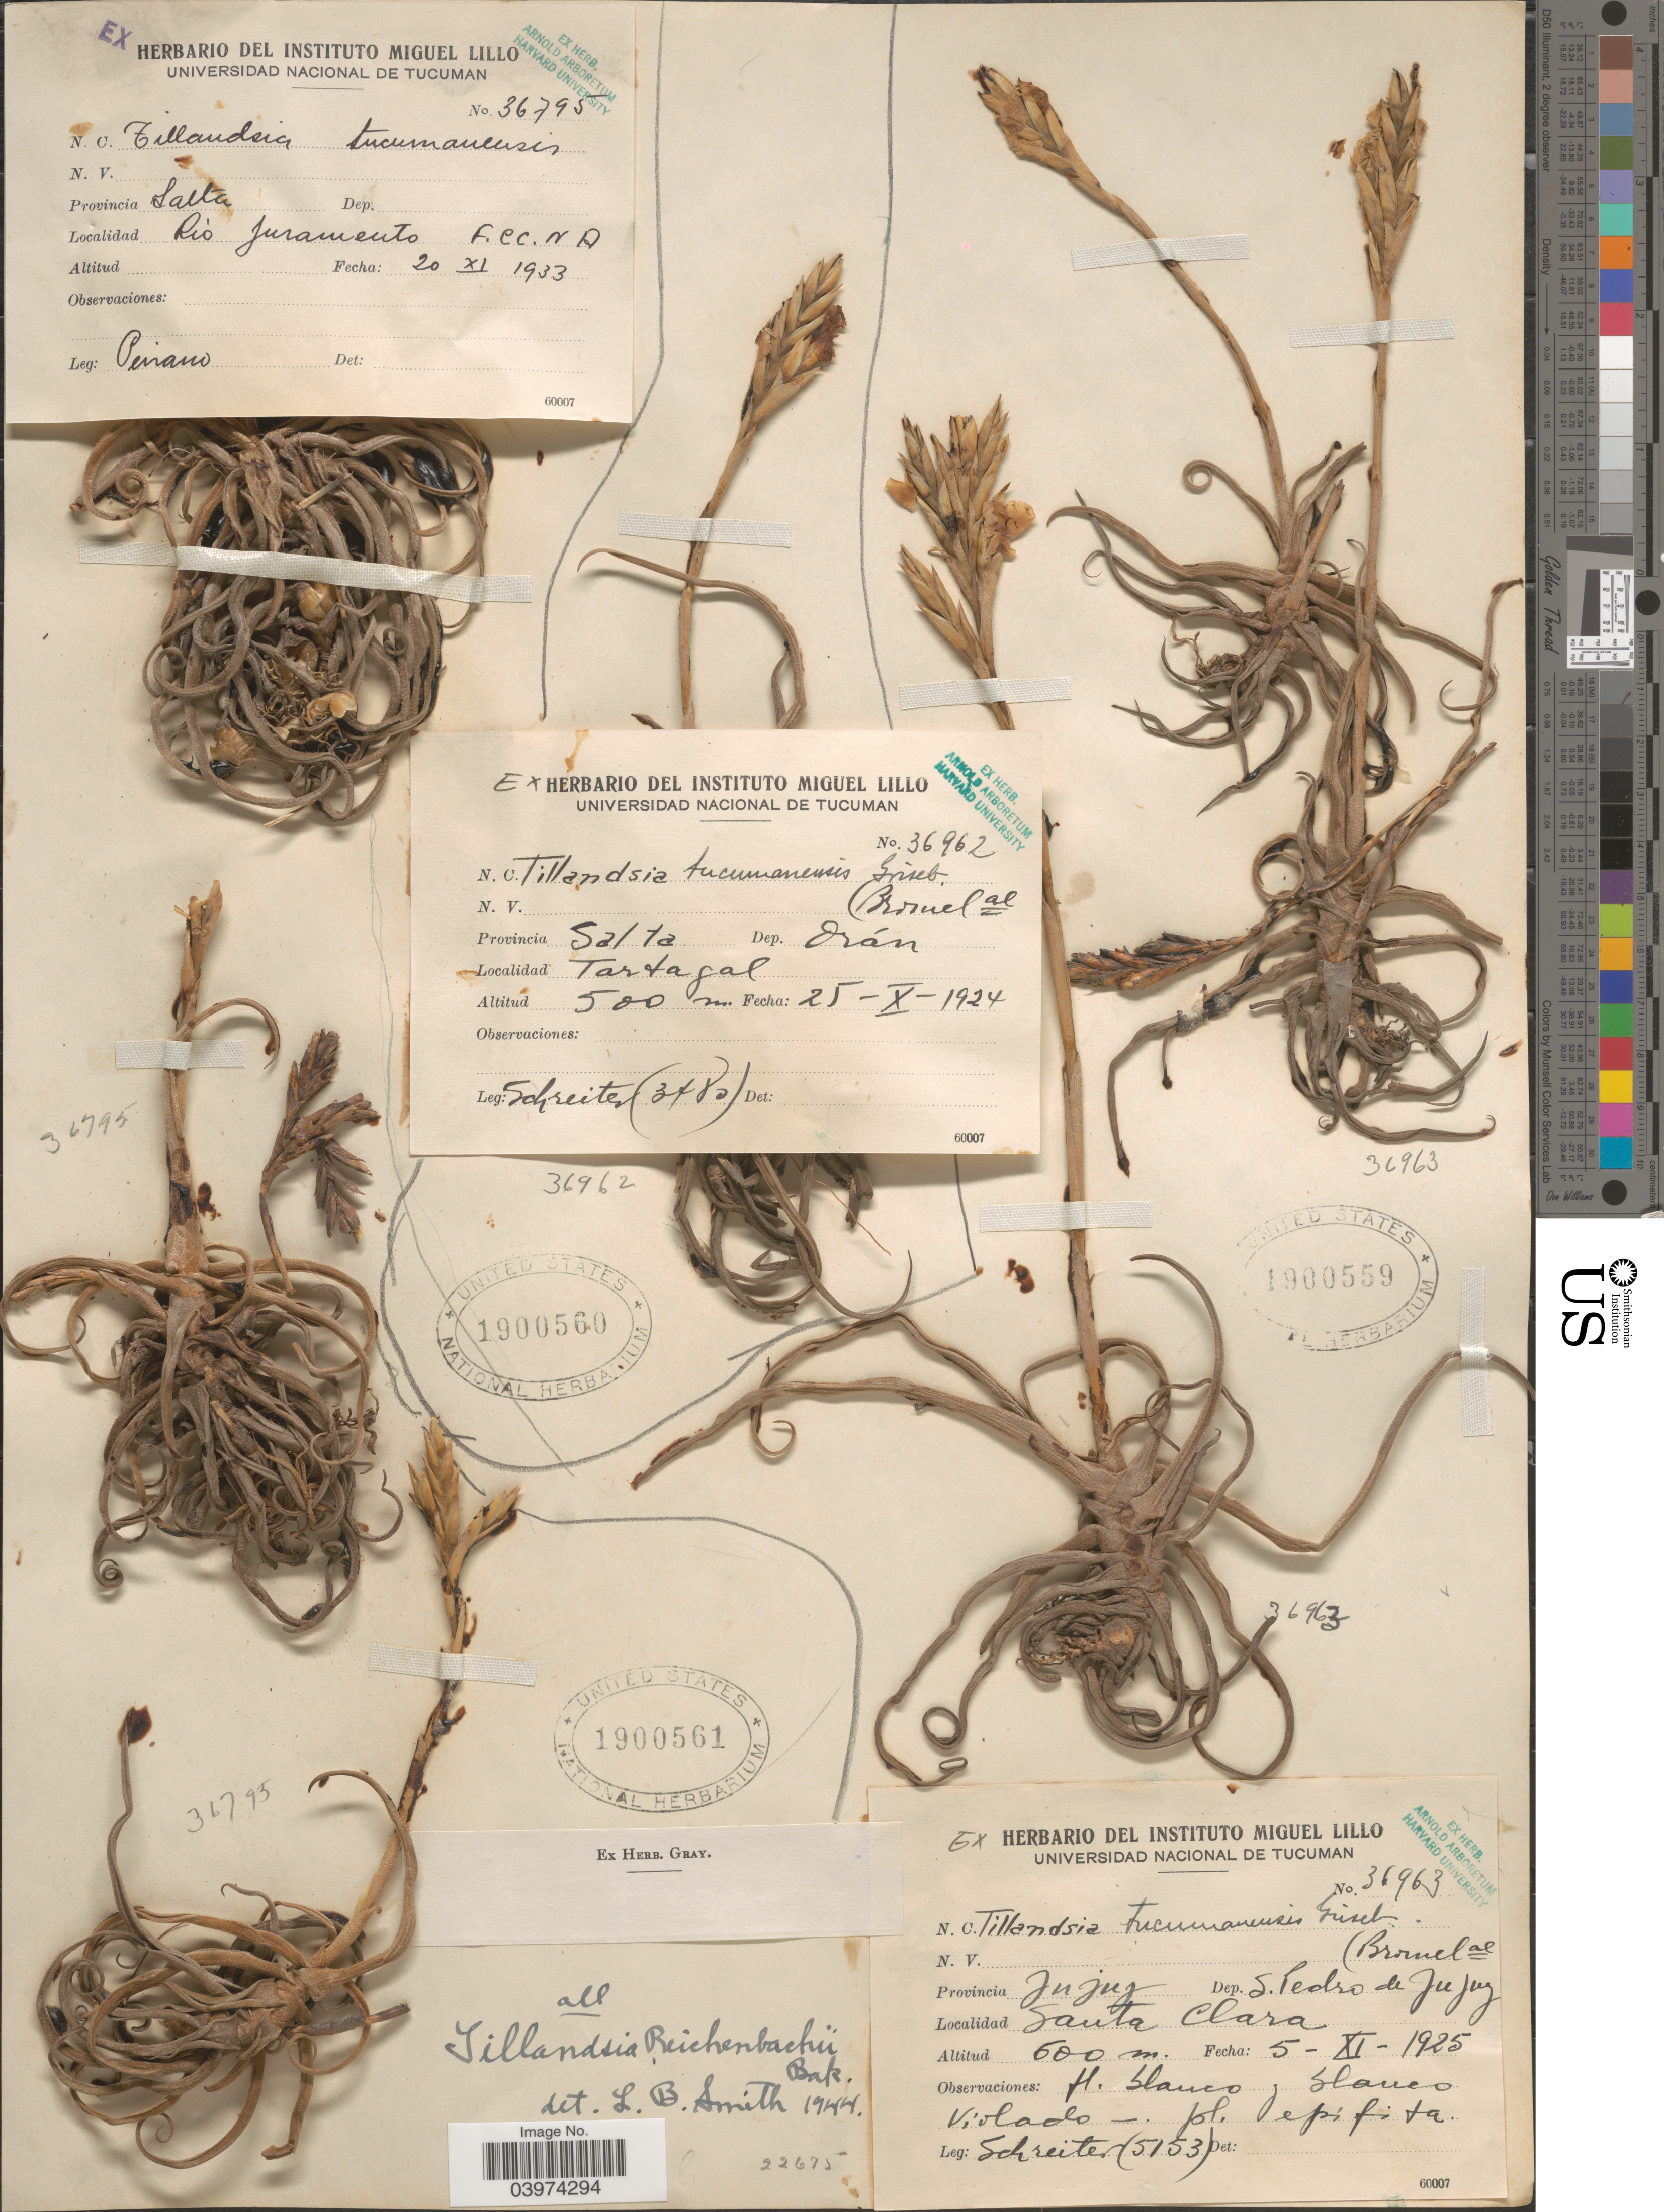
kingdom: Plantae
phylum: Tracheophyta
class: Liliopsida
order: Poales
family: Bromeliaceae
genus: Tillandsia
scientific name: Tillandsia reichenbachii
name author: Baker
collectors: Peirano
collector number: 36795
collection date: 1933-11-20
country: Argentina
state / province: Salta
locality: Rio Juramento F.C.C.N.A.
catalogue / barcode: US 1900561-3